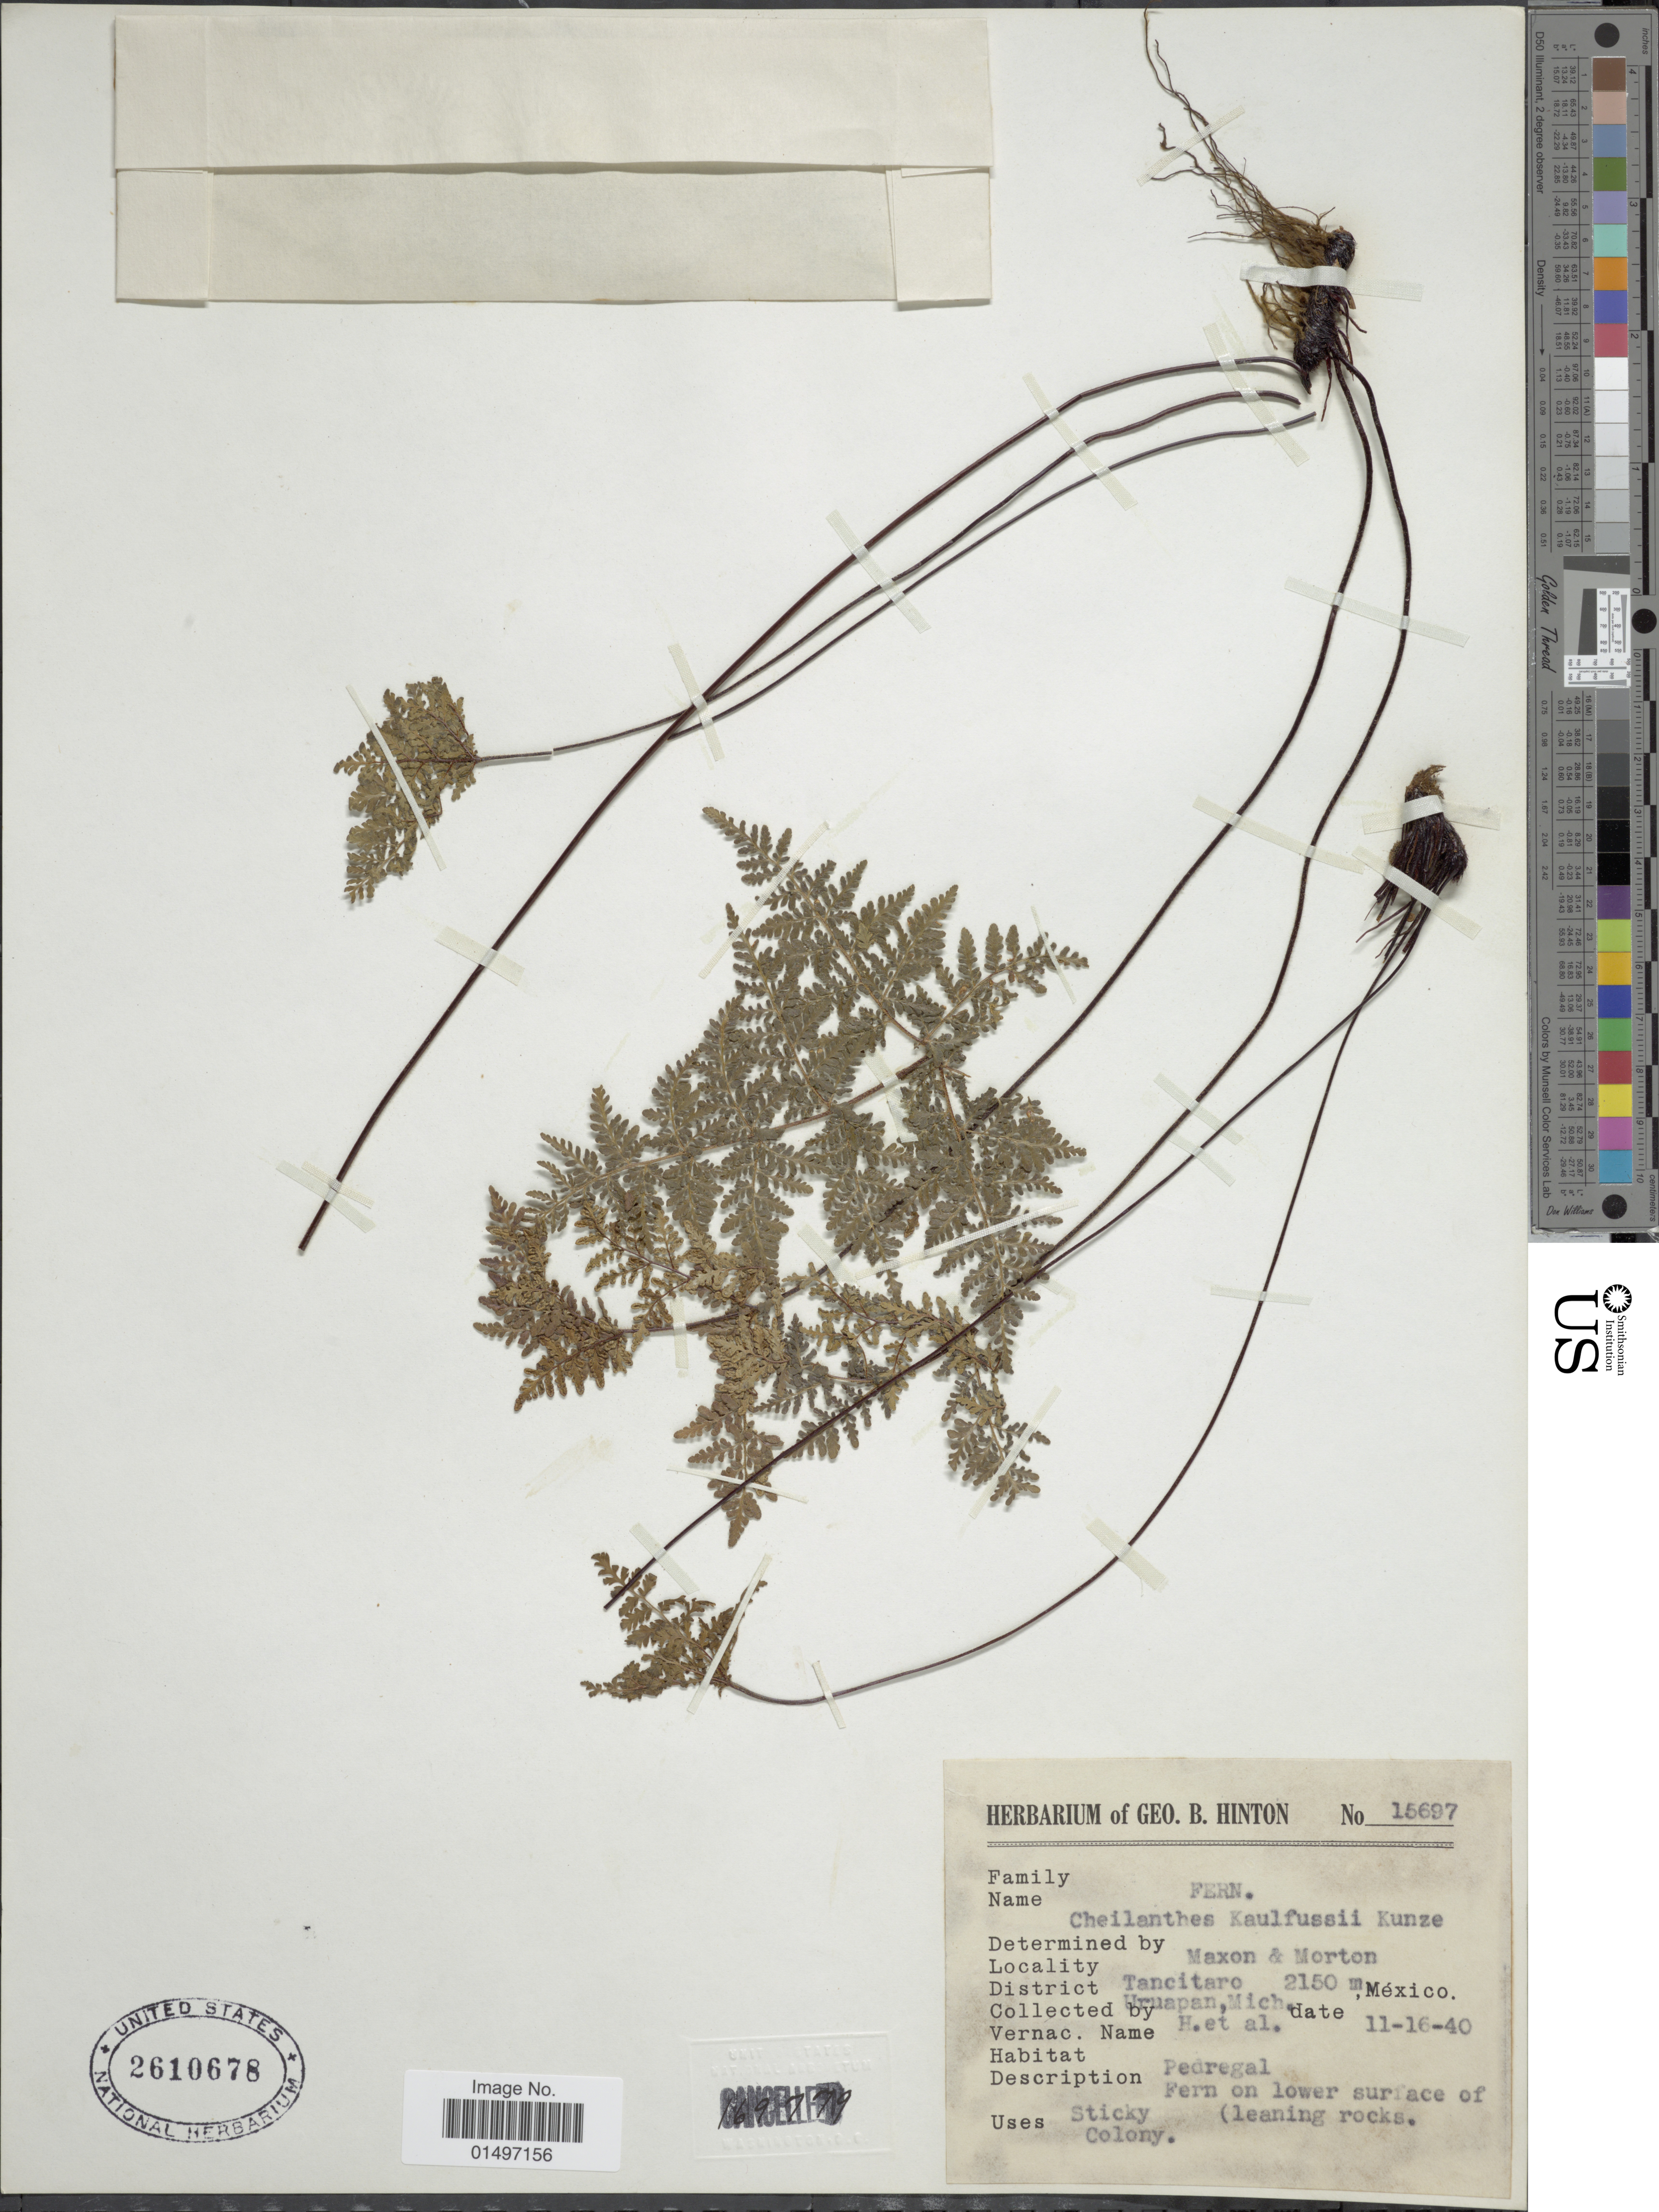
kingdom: Plantae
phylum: Tracheophyta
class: Polypodiopsida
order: Polypodiales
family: Pteridaceae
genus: Gaga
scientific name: Gaga kaulfussii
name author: (Kunze) Fay W. Li & Windham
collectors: G. B. Hinton & et al.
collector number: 15697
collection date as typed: Transcribed d/m/y: 16/11/40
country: Mexico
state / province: Michoacán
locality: Mexico, Tancitaro, Uruapan.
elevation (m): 2150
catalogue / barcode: US 2610678